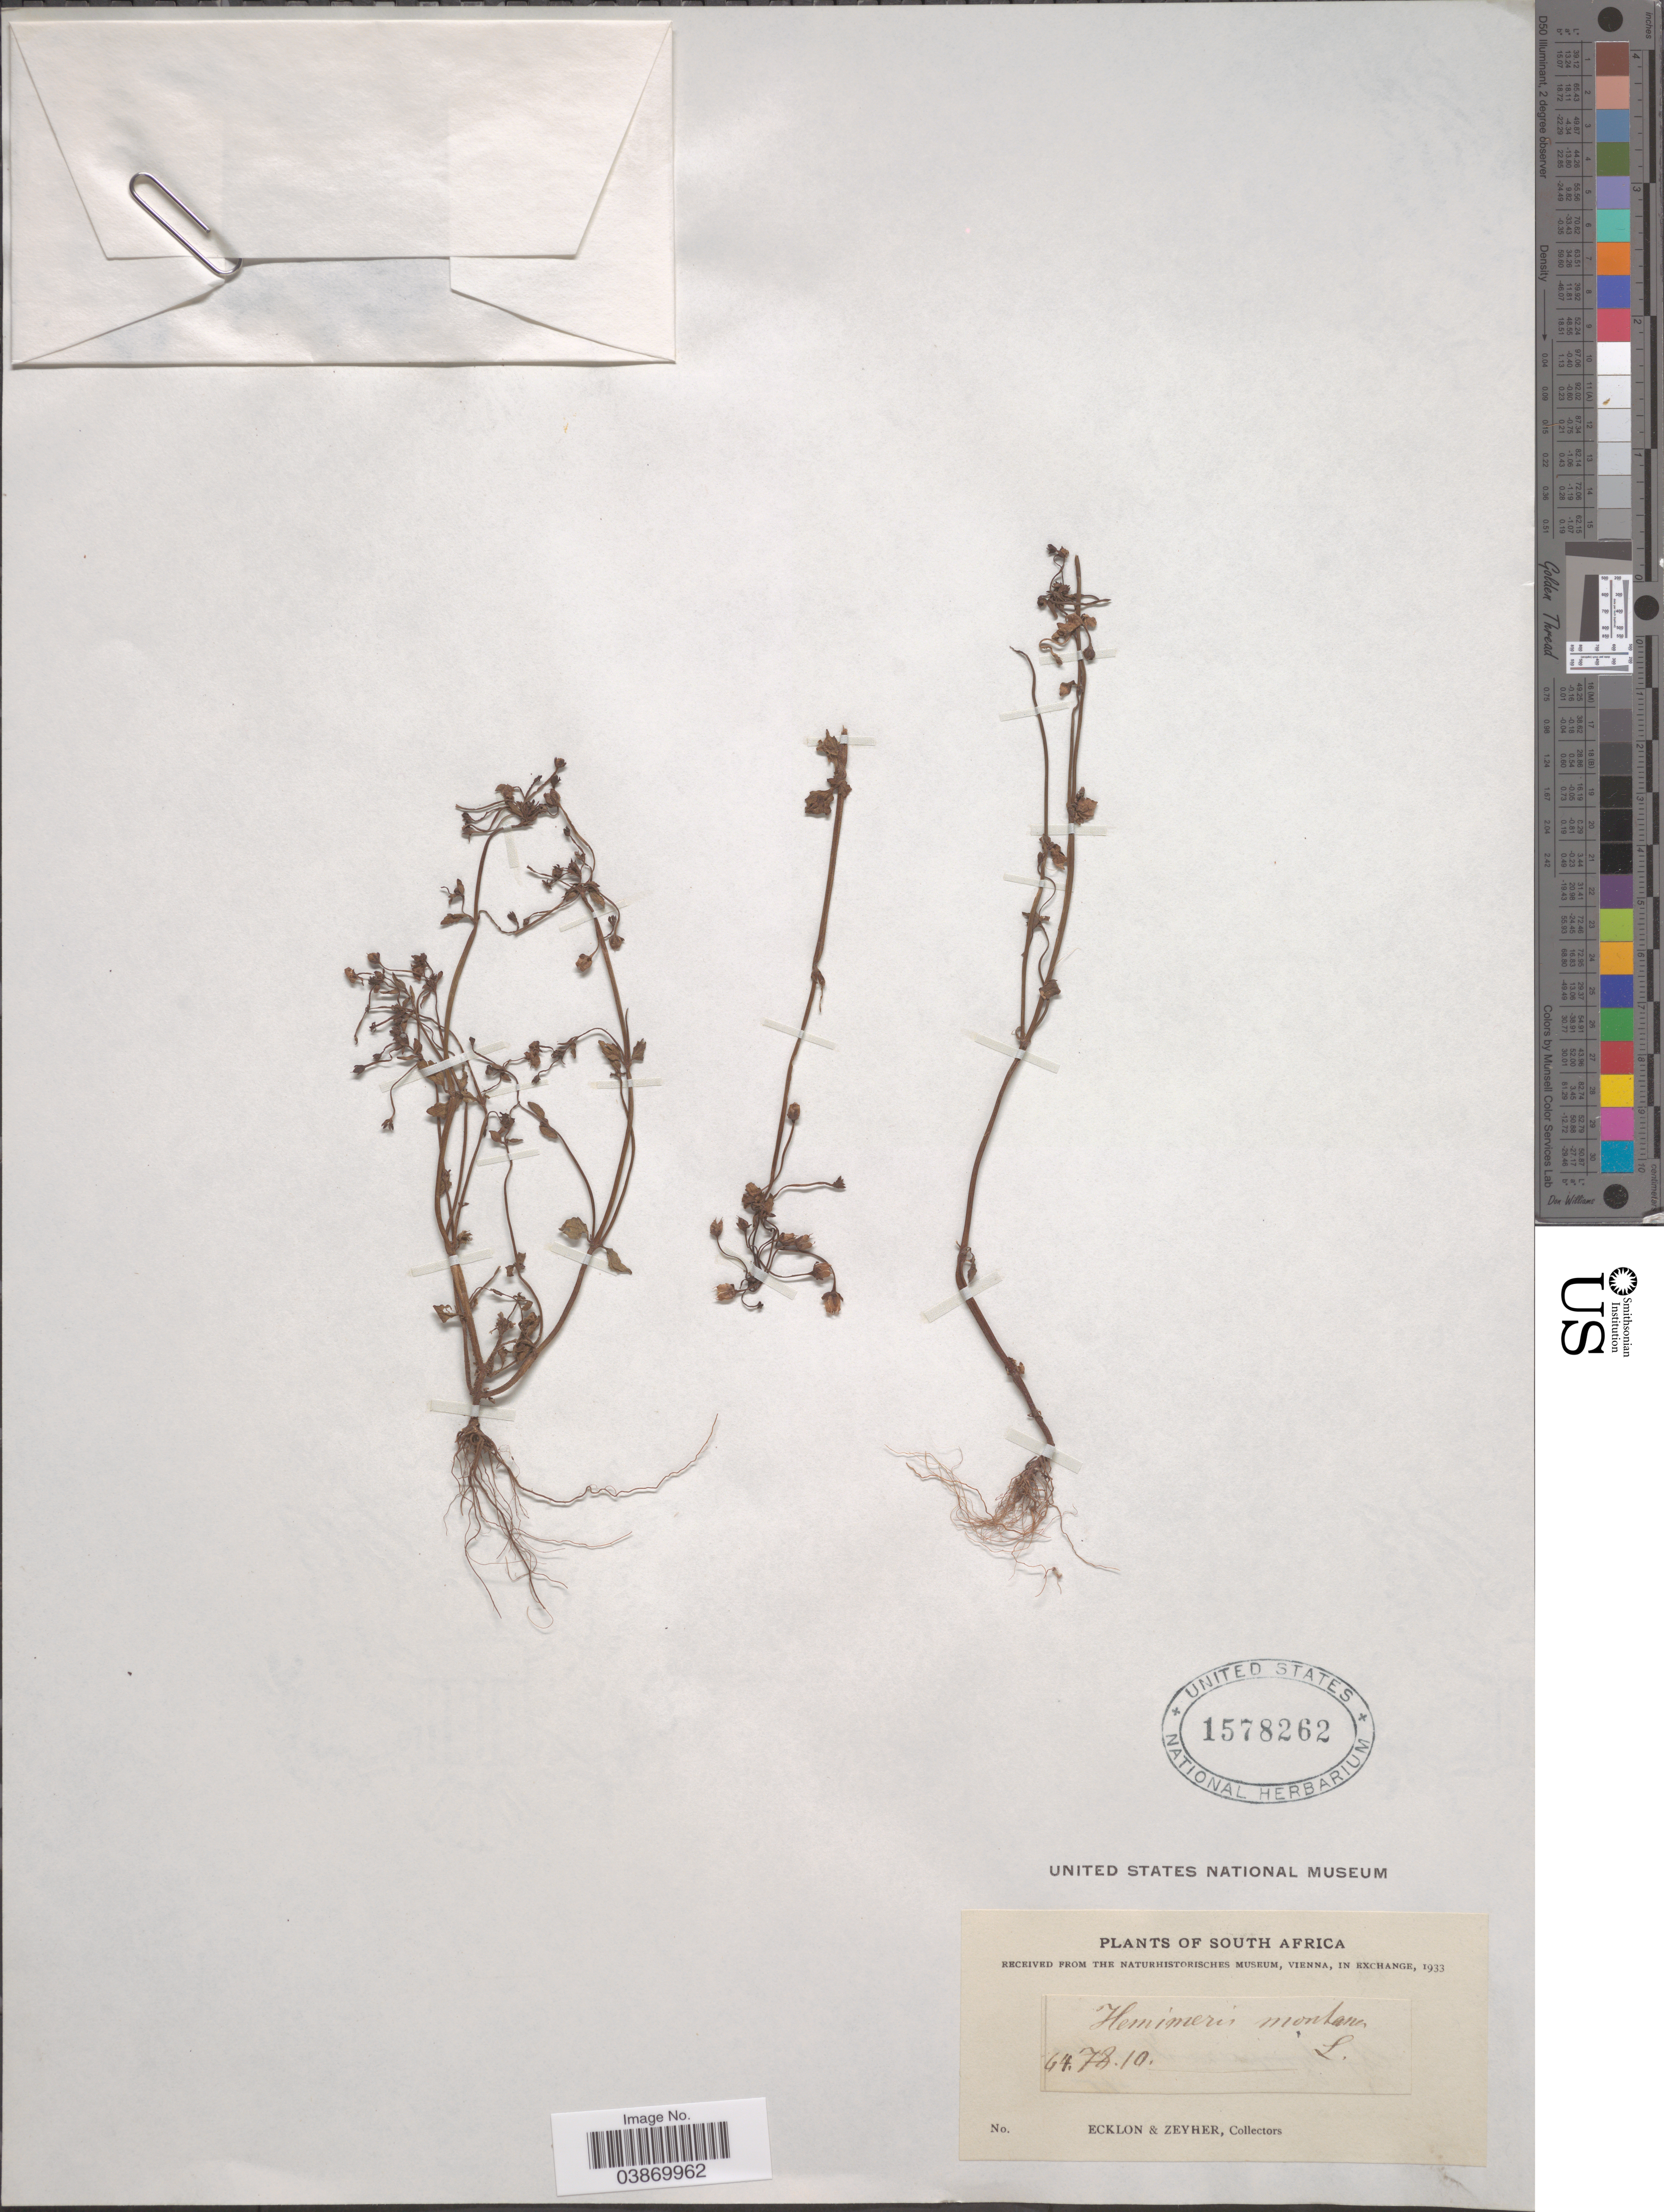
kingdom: Plantae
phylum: Tracheophyta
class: Magnoliopsida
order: Lamiales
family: Scrophulariaceae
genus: Hemimeris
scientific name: Hemimeris montana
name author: L. f.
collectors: -. Ecklon & -. Zeyher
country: South Africa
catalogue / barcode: US 1578262